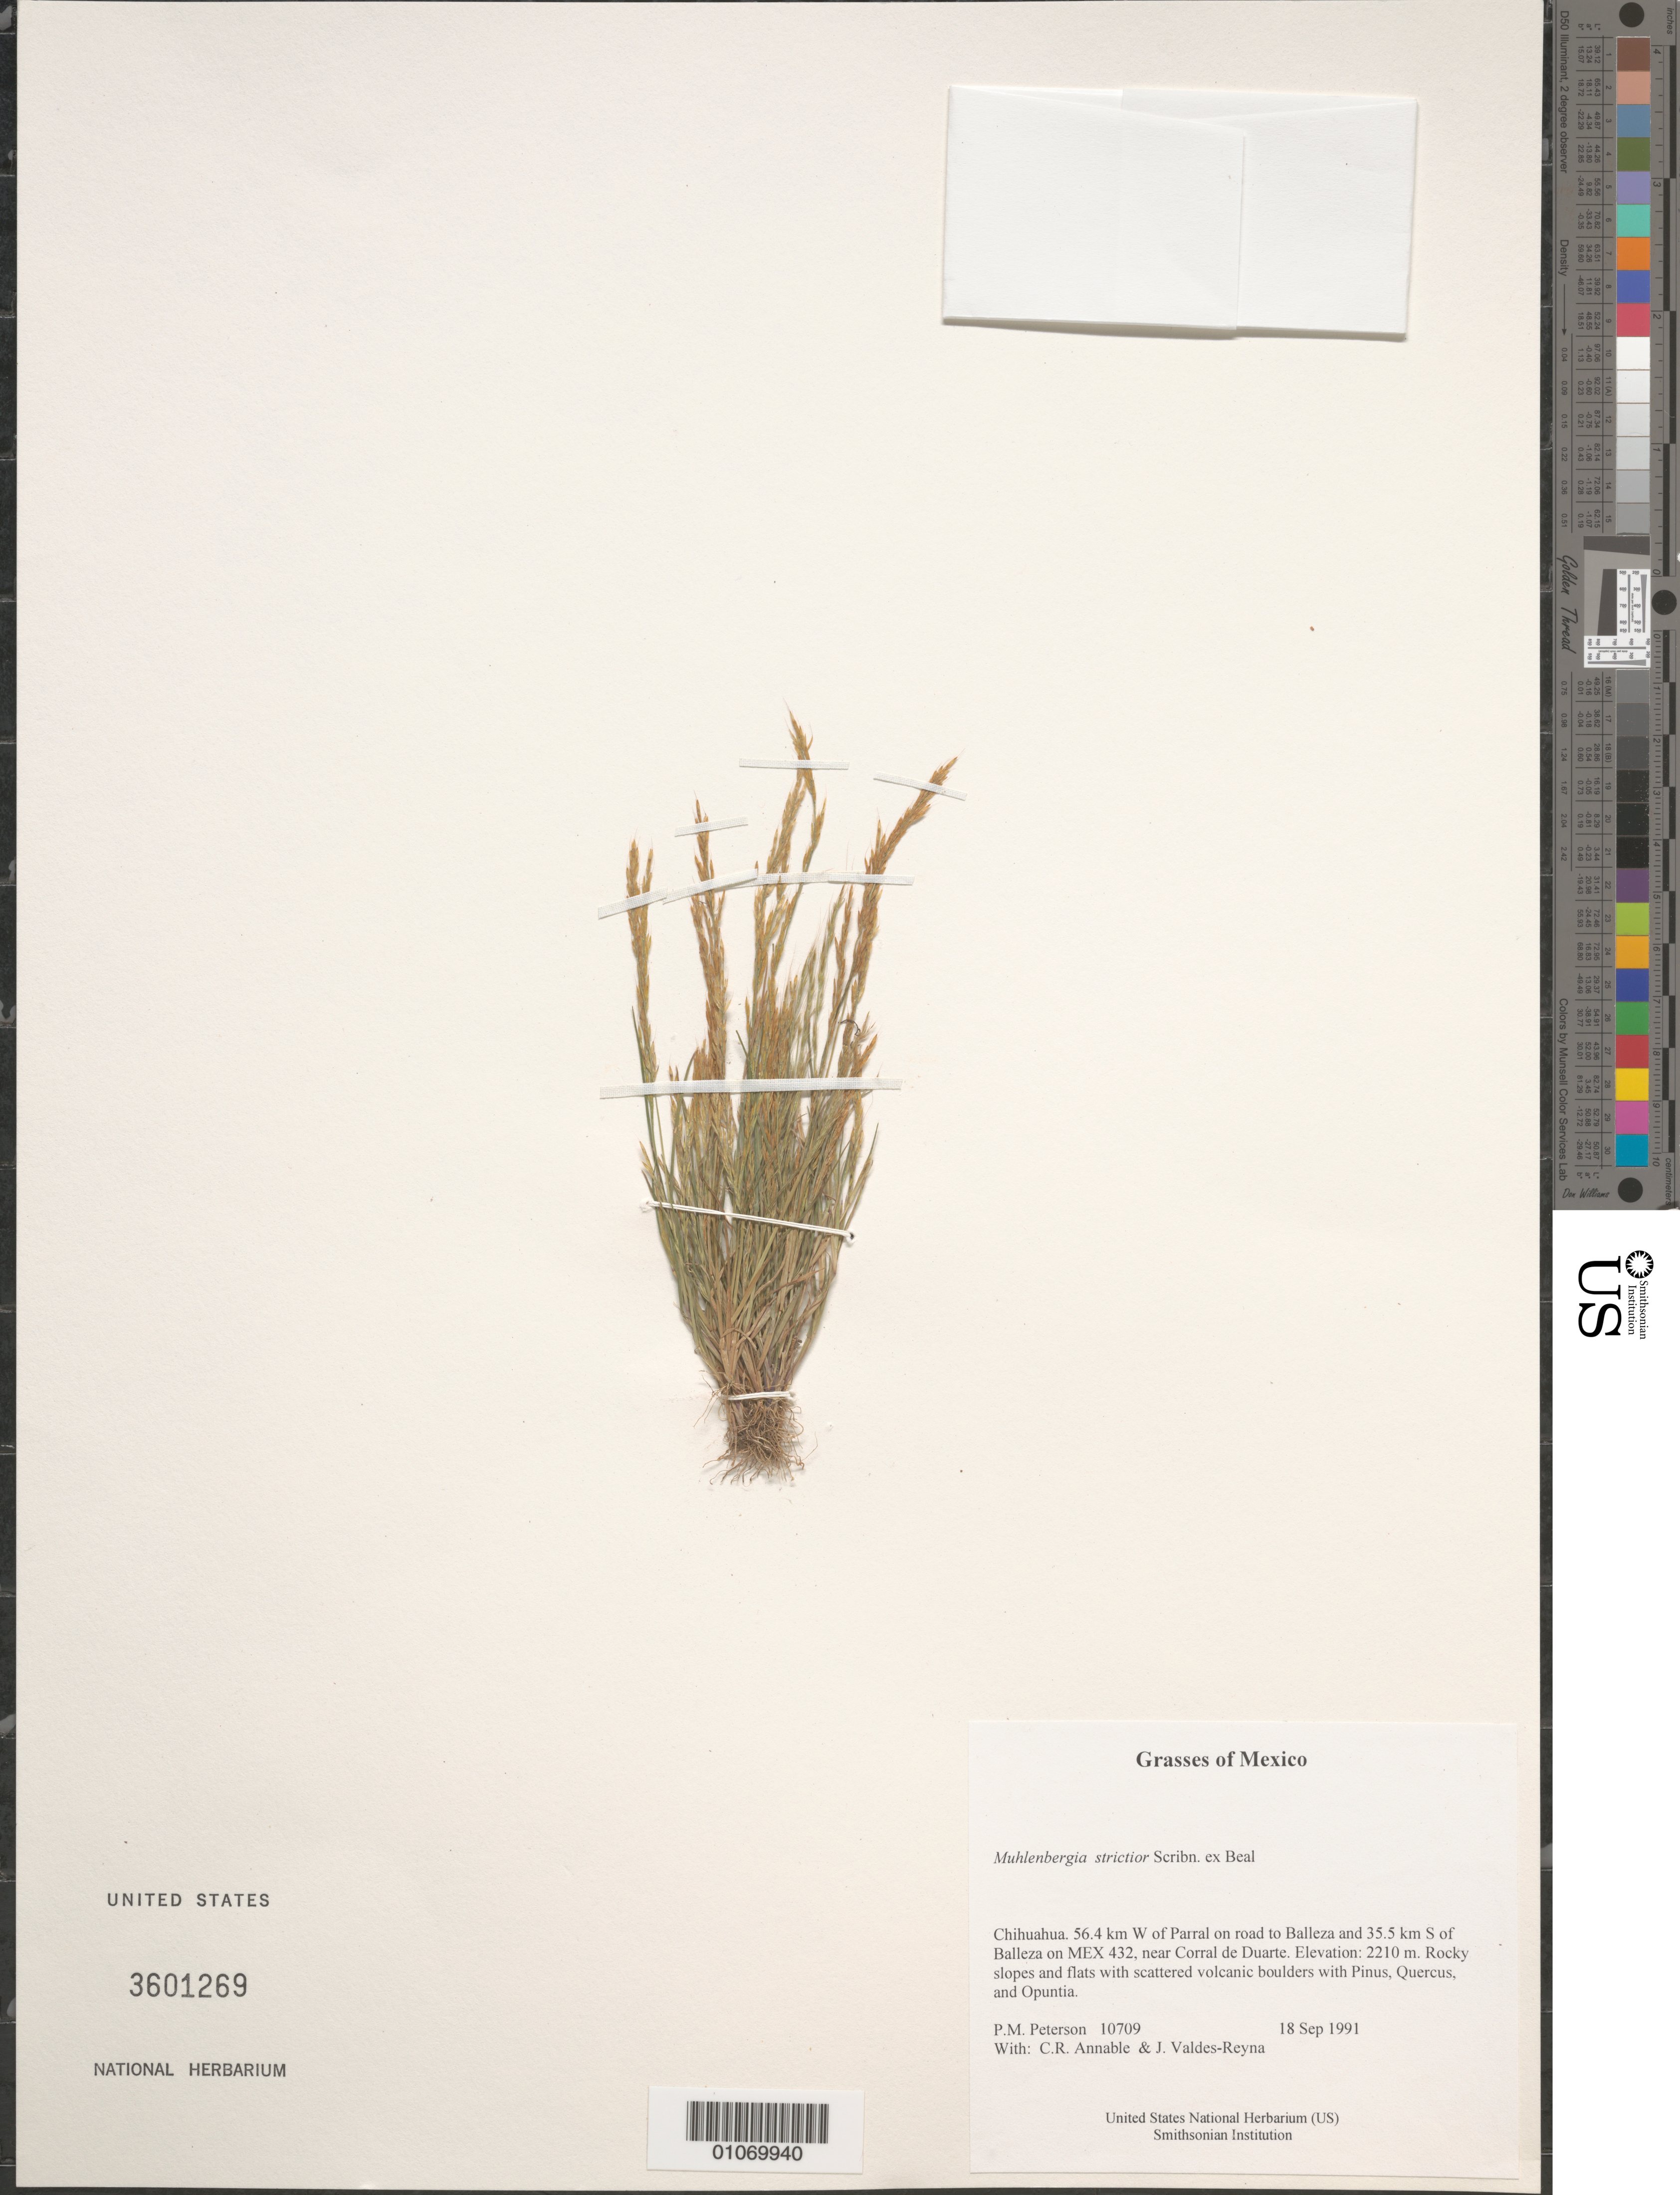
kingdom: Plantae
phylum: Tracheophyta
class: Liliopsida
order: Poales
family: Poaceae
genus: Muhlenbergia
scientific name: Muhlenbergia strictior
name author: Scribn. ex W.J. Beal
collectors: P. M. Peterson, C. R. Annable & J. Valdés-Reyna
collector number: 10709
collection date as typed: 18 Sep 1991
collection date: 1991-09-18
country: Mexico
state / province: Chihuahua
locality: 56.4 km W of Parral on road to Balleza and 35.5 km S of Balleza on MEX 432, near Corral de Duarte.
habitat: Rocky slopes and flats with scattered volcanic boulders with Pinus, Quercus, and Opuntia.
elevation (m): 2210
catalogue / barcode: US 3601269